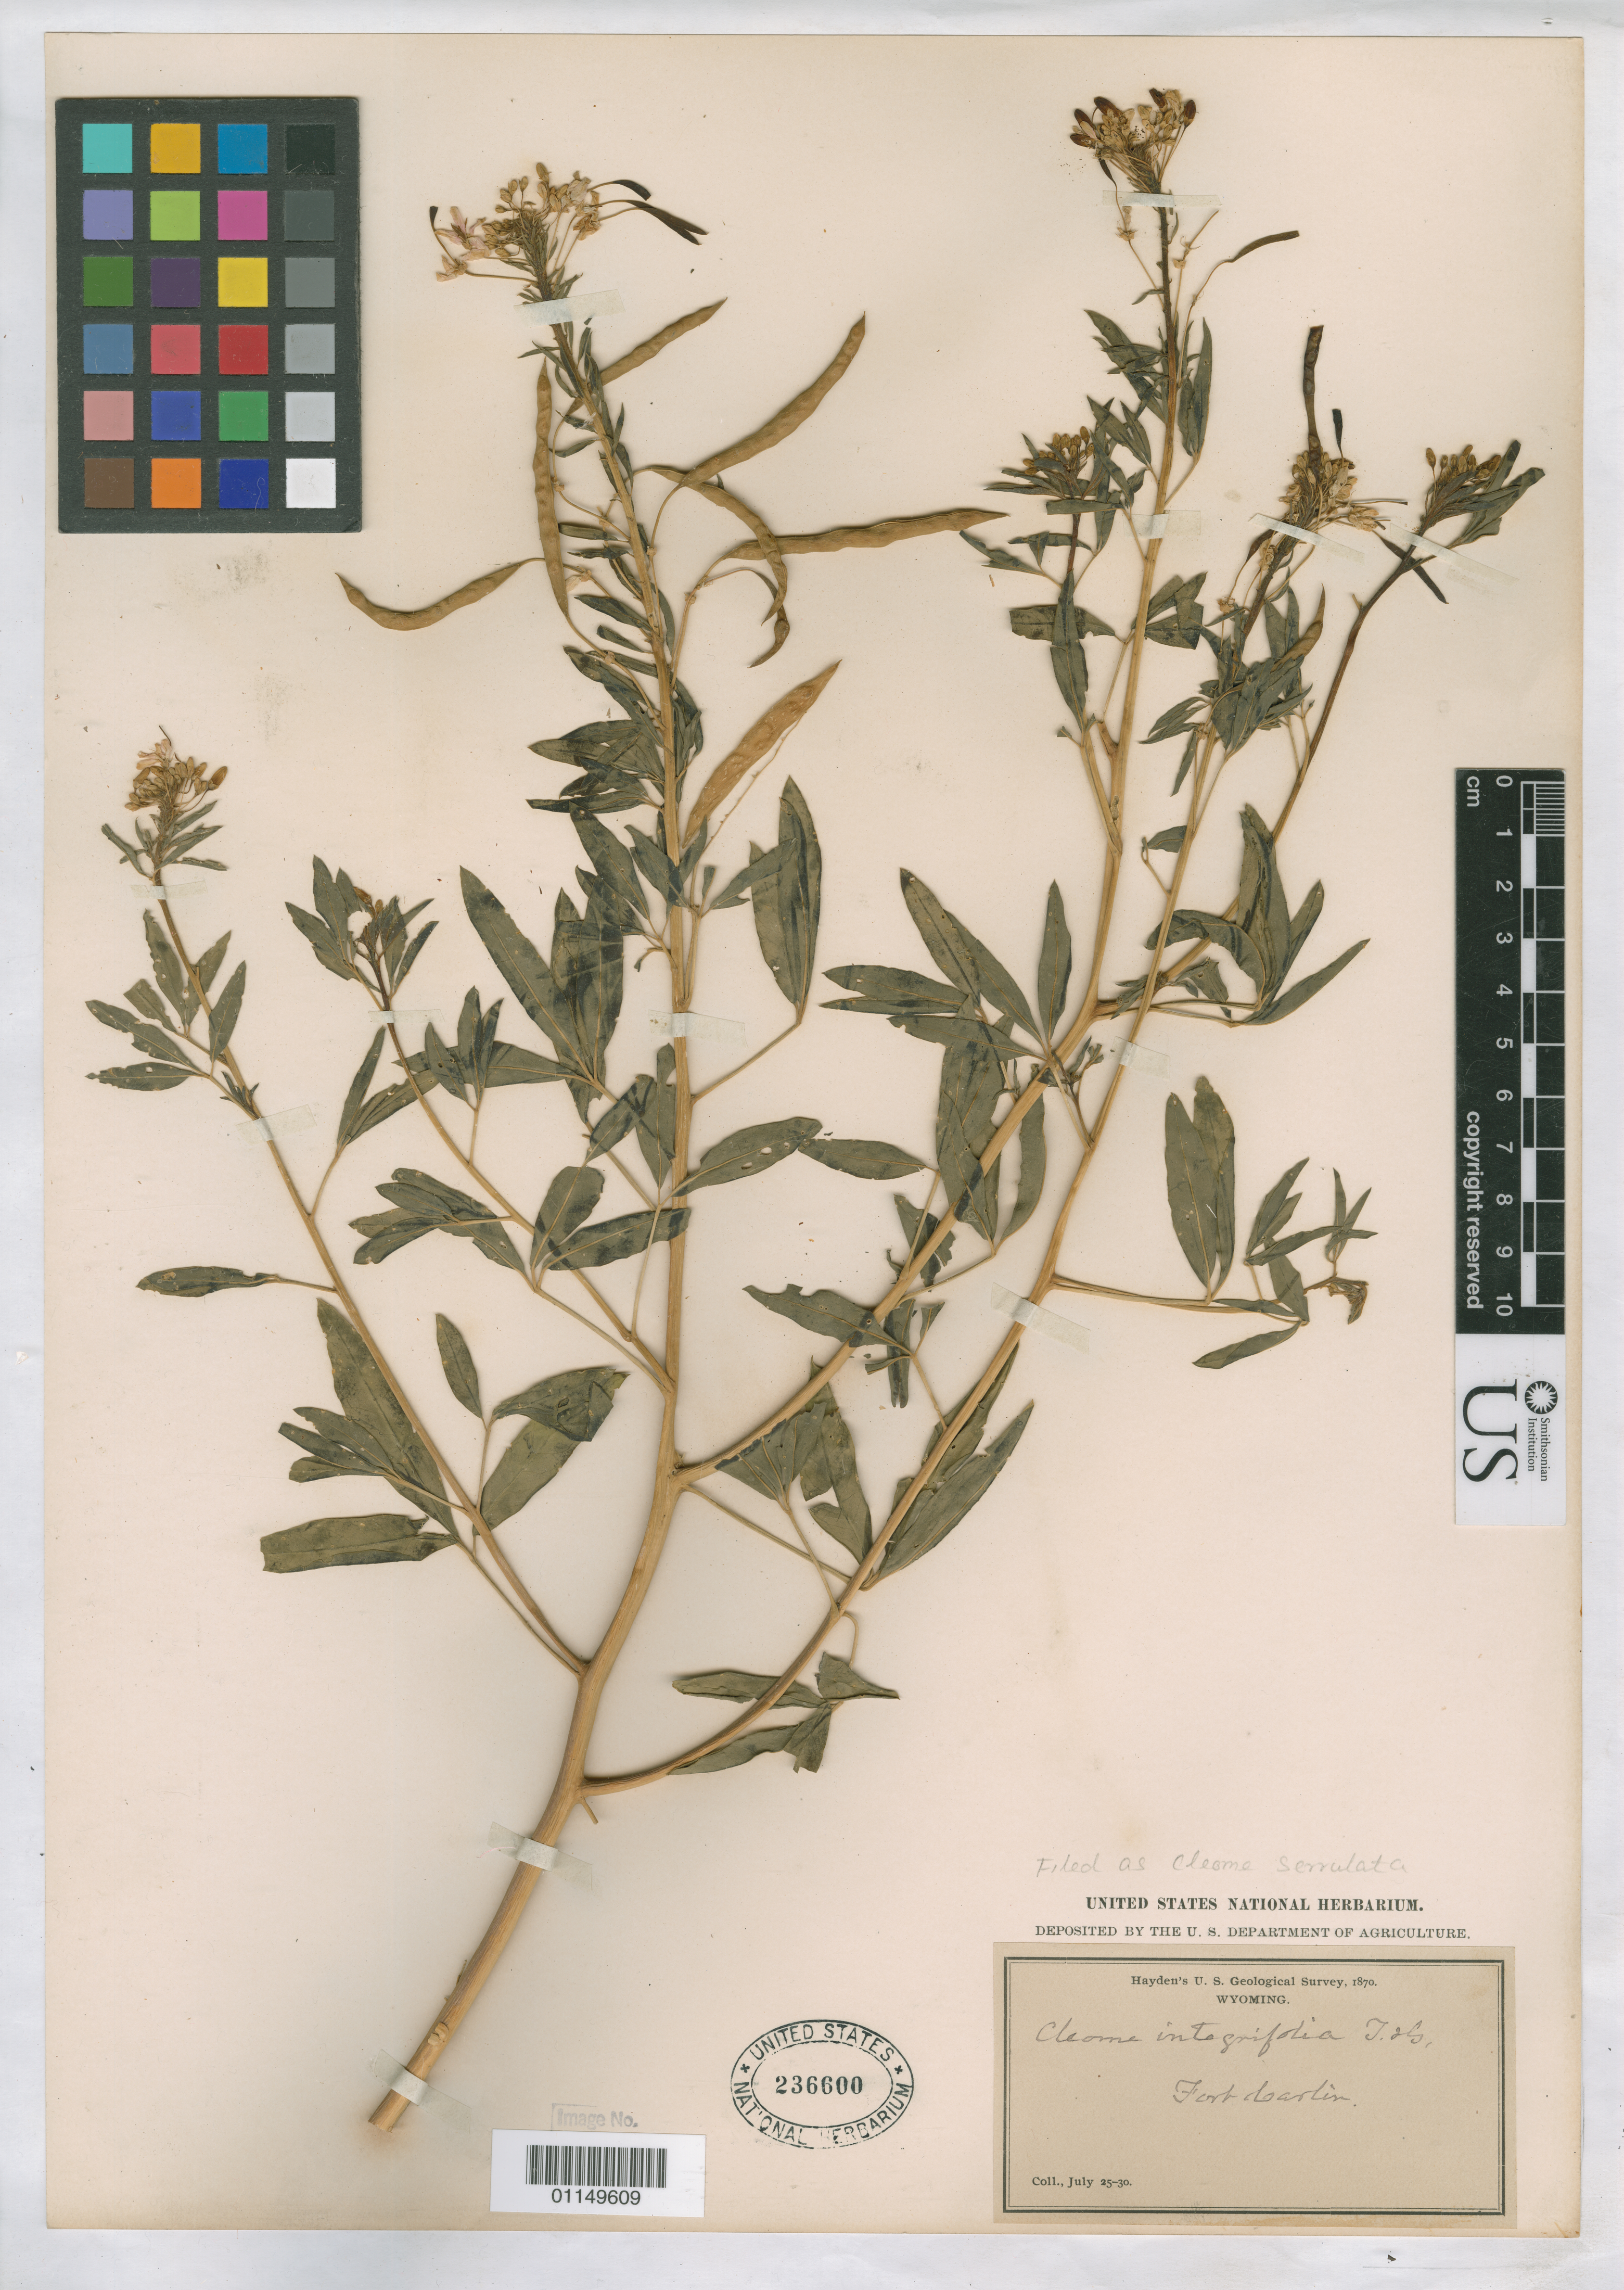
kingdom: Plantae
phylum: Tracheophyta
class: Magnoliopsida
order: Brassicales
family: Cleomaceae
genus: Cleomella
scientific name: Cleomella serrulata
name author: (Pursh) Roalson & J.C. Hall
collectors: F. Hayden & et al.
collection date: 1870-07-25/1870-07-30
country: United States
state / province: Wyoming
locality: Fort Carlin.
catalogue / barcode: US 236600